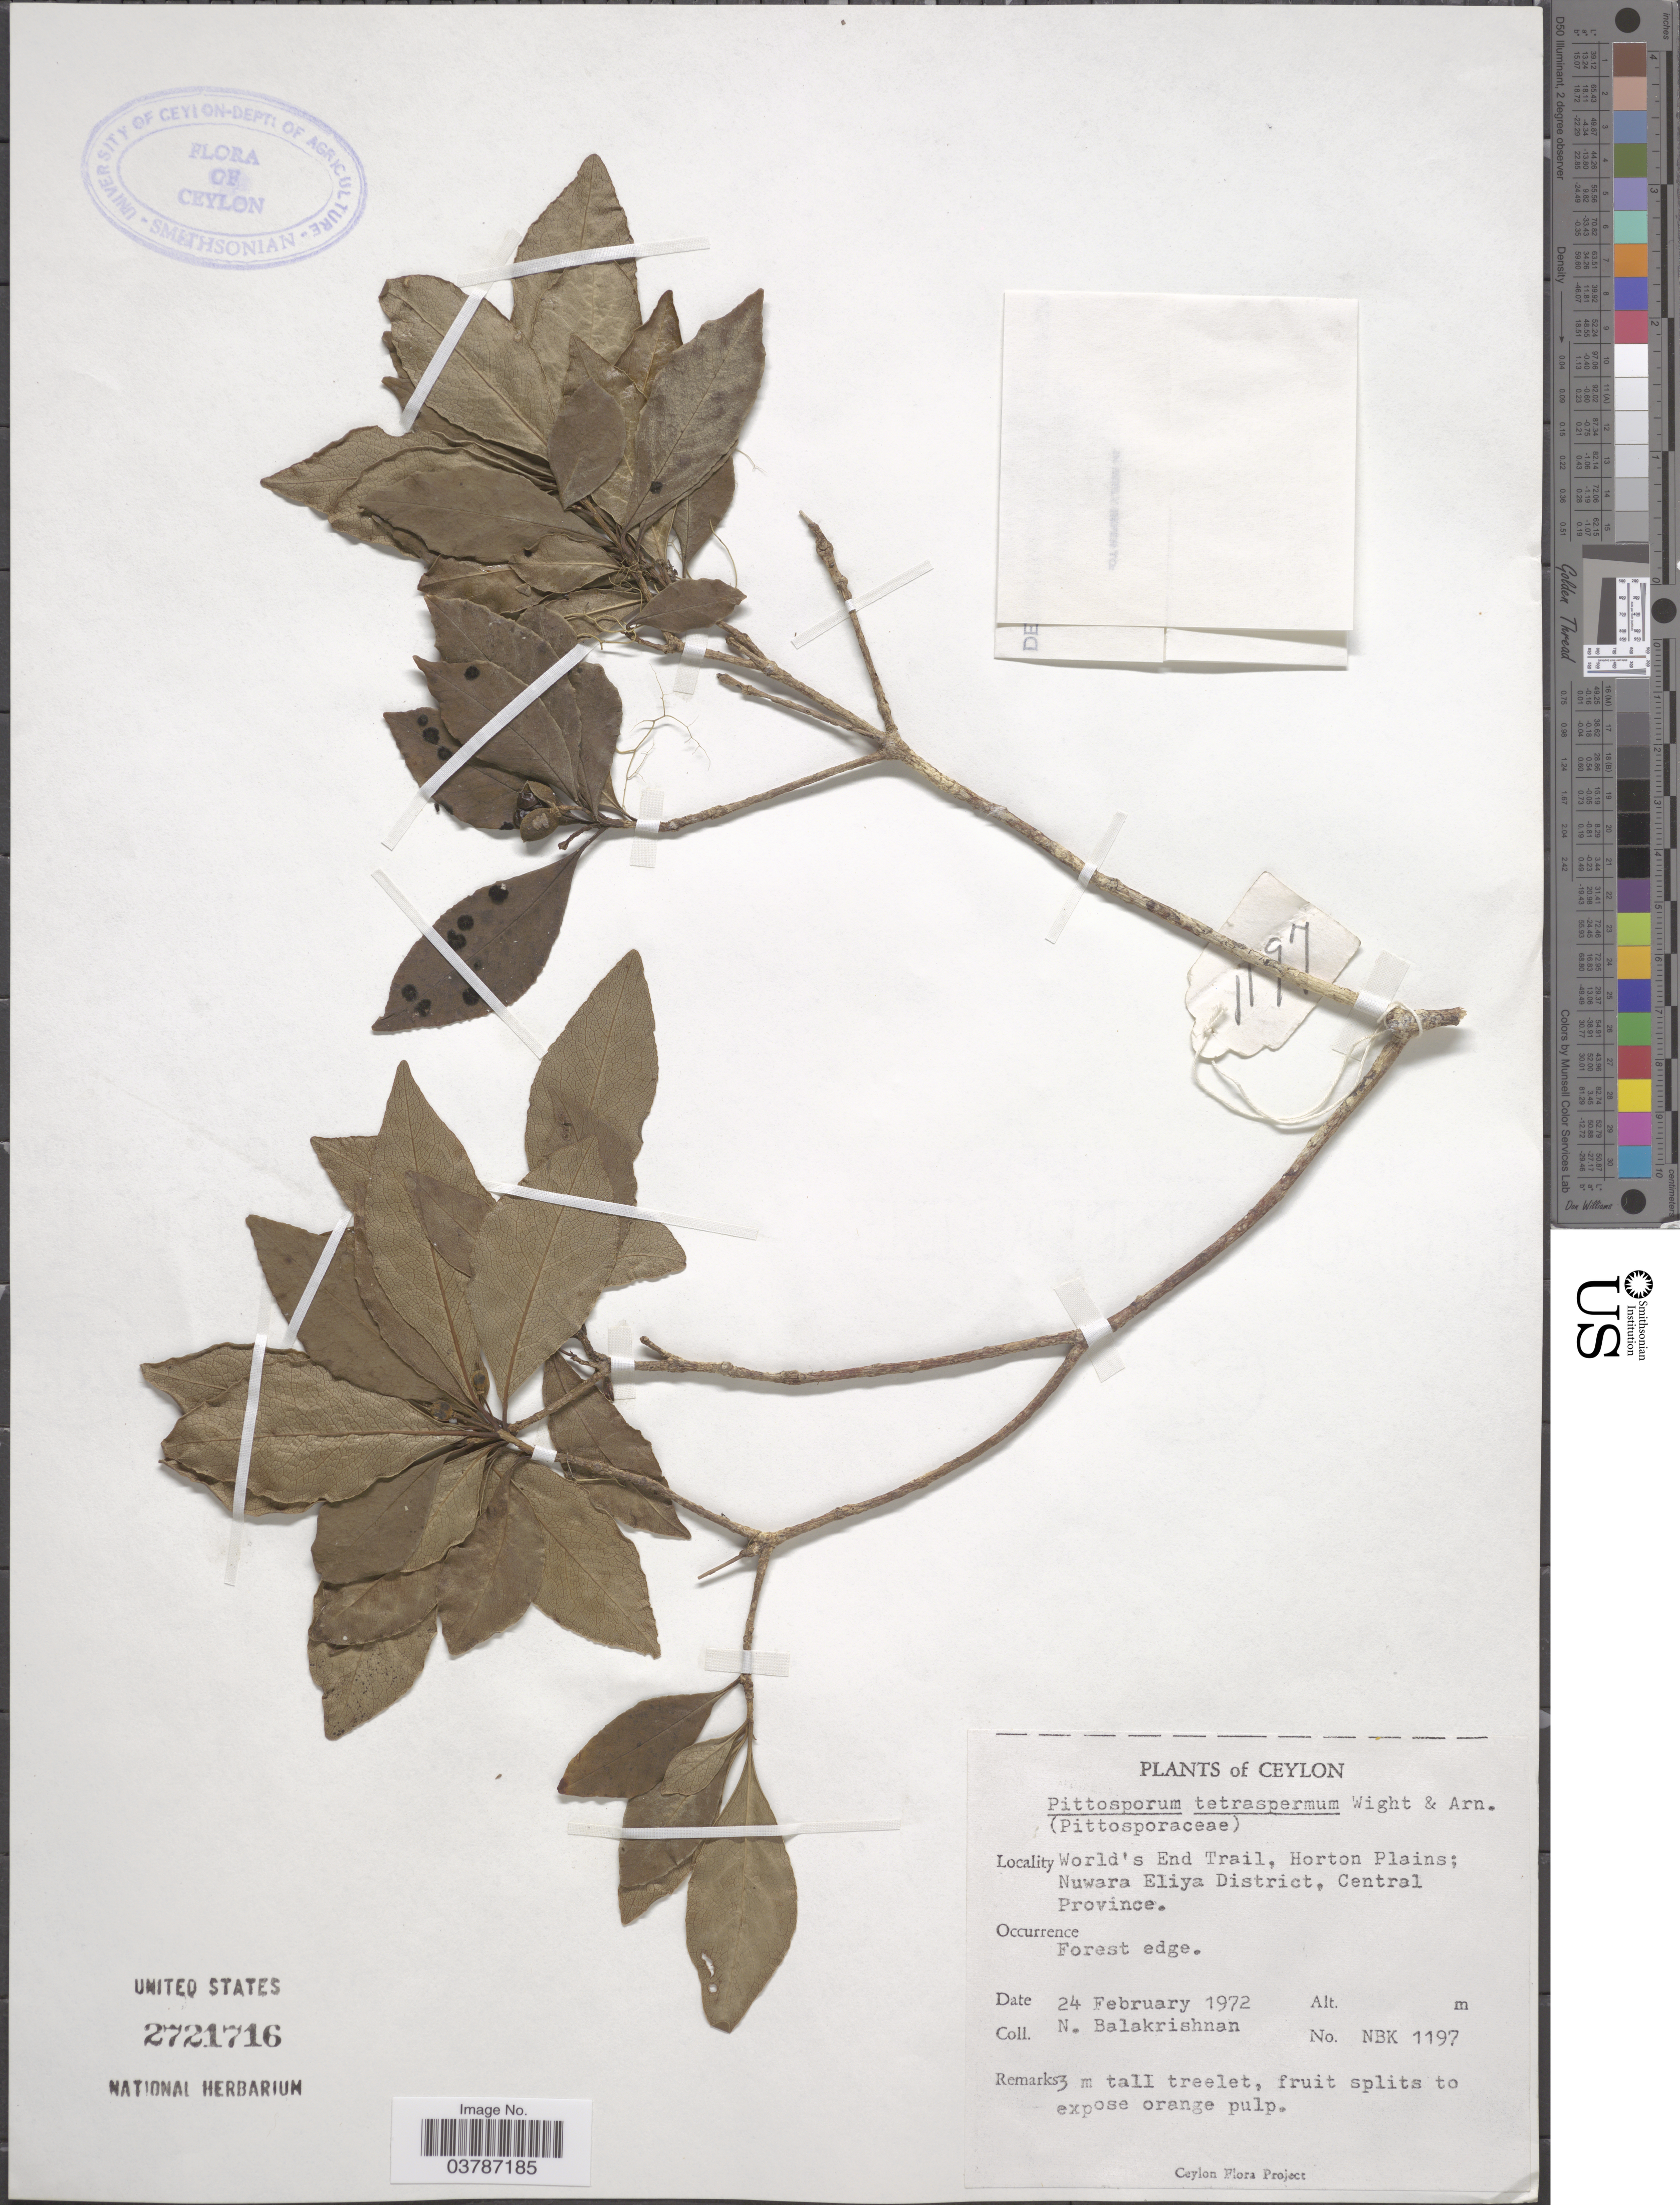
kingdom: Plantae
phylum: Tracheophyta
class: Magnoliopsida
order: Apiales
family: Pittosporaceae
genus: Pittosporum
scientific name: Pittosporum tetraspermum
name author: Wight & Arn.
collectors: N. Balakrishnan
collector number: NBK1197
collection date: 1972-02-24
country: Sri Lanka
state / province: Central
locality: Ceylon. World's End Trail, Horton Plains; Nuwara Eliya District.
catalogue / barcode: US 2721716